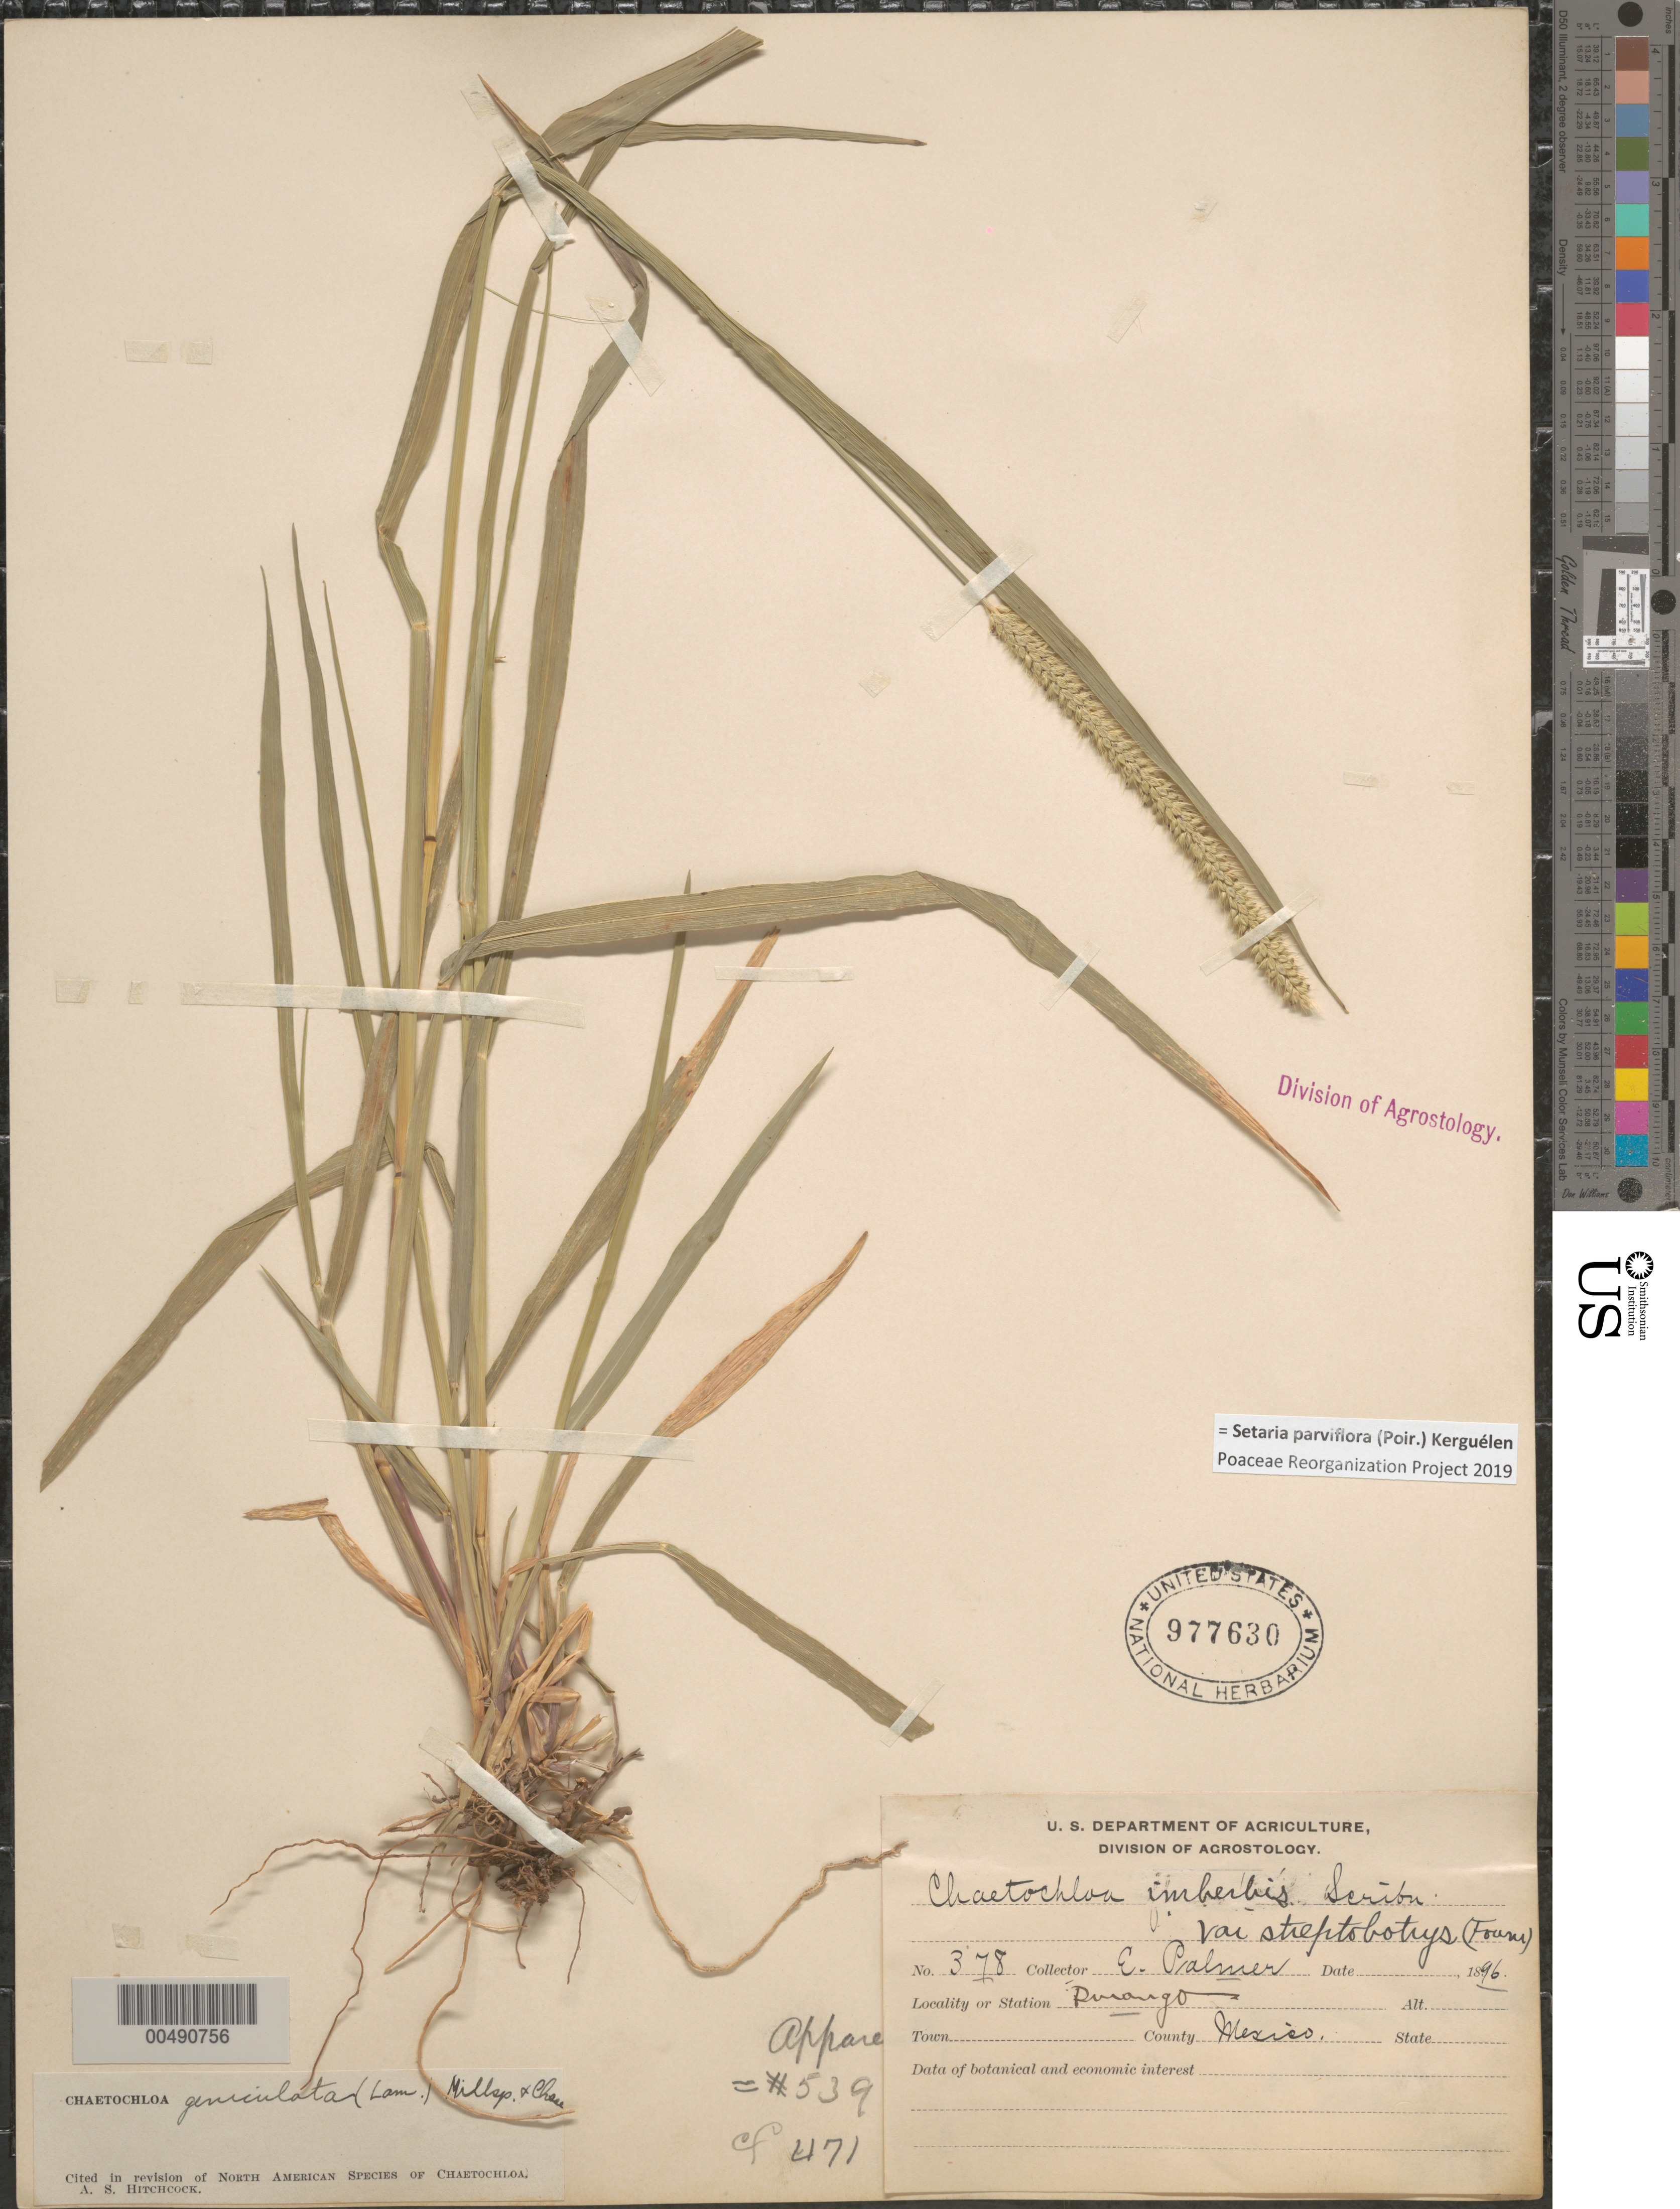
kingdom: Plantae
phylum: Tracheophyta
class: Liliopsida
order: Poales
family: Poaceae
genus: Setaria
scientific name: Setaria parviflora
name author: (Poir.) Kerguélen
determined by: Poaceae Reorganization Project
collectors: E. Palmer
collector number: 378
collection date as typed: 1896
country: Mexico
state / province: Durango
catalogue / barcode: US 977630